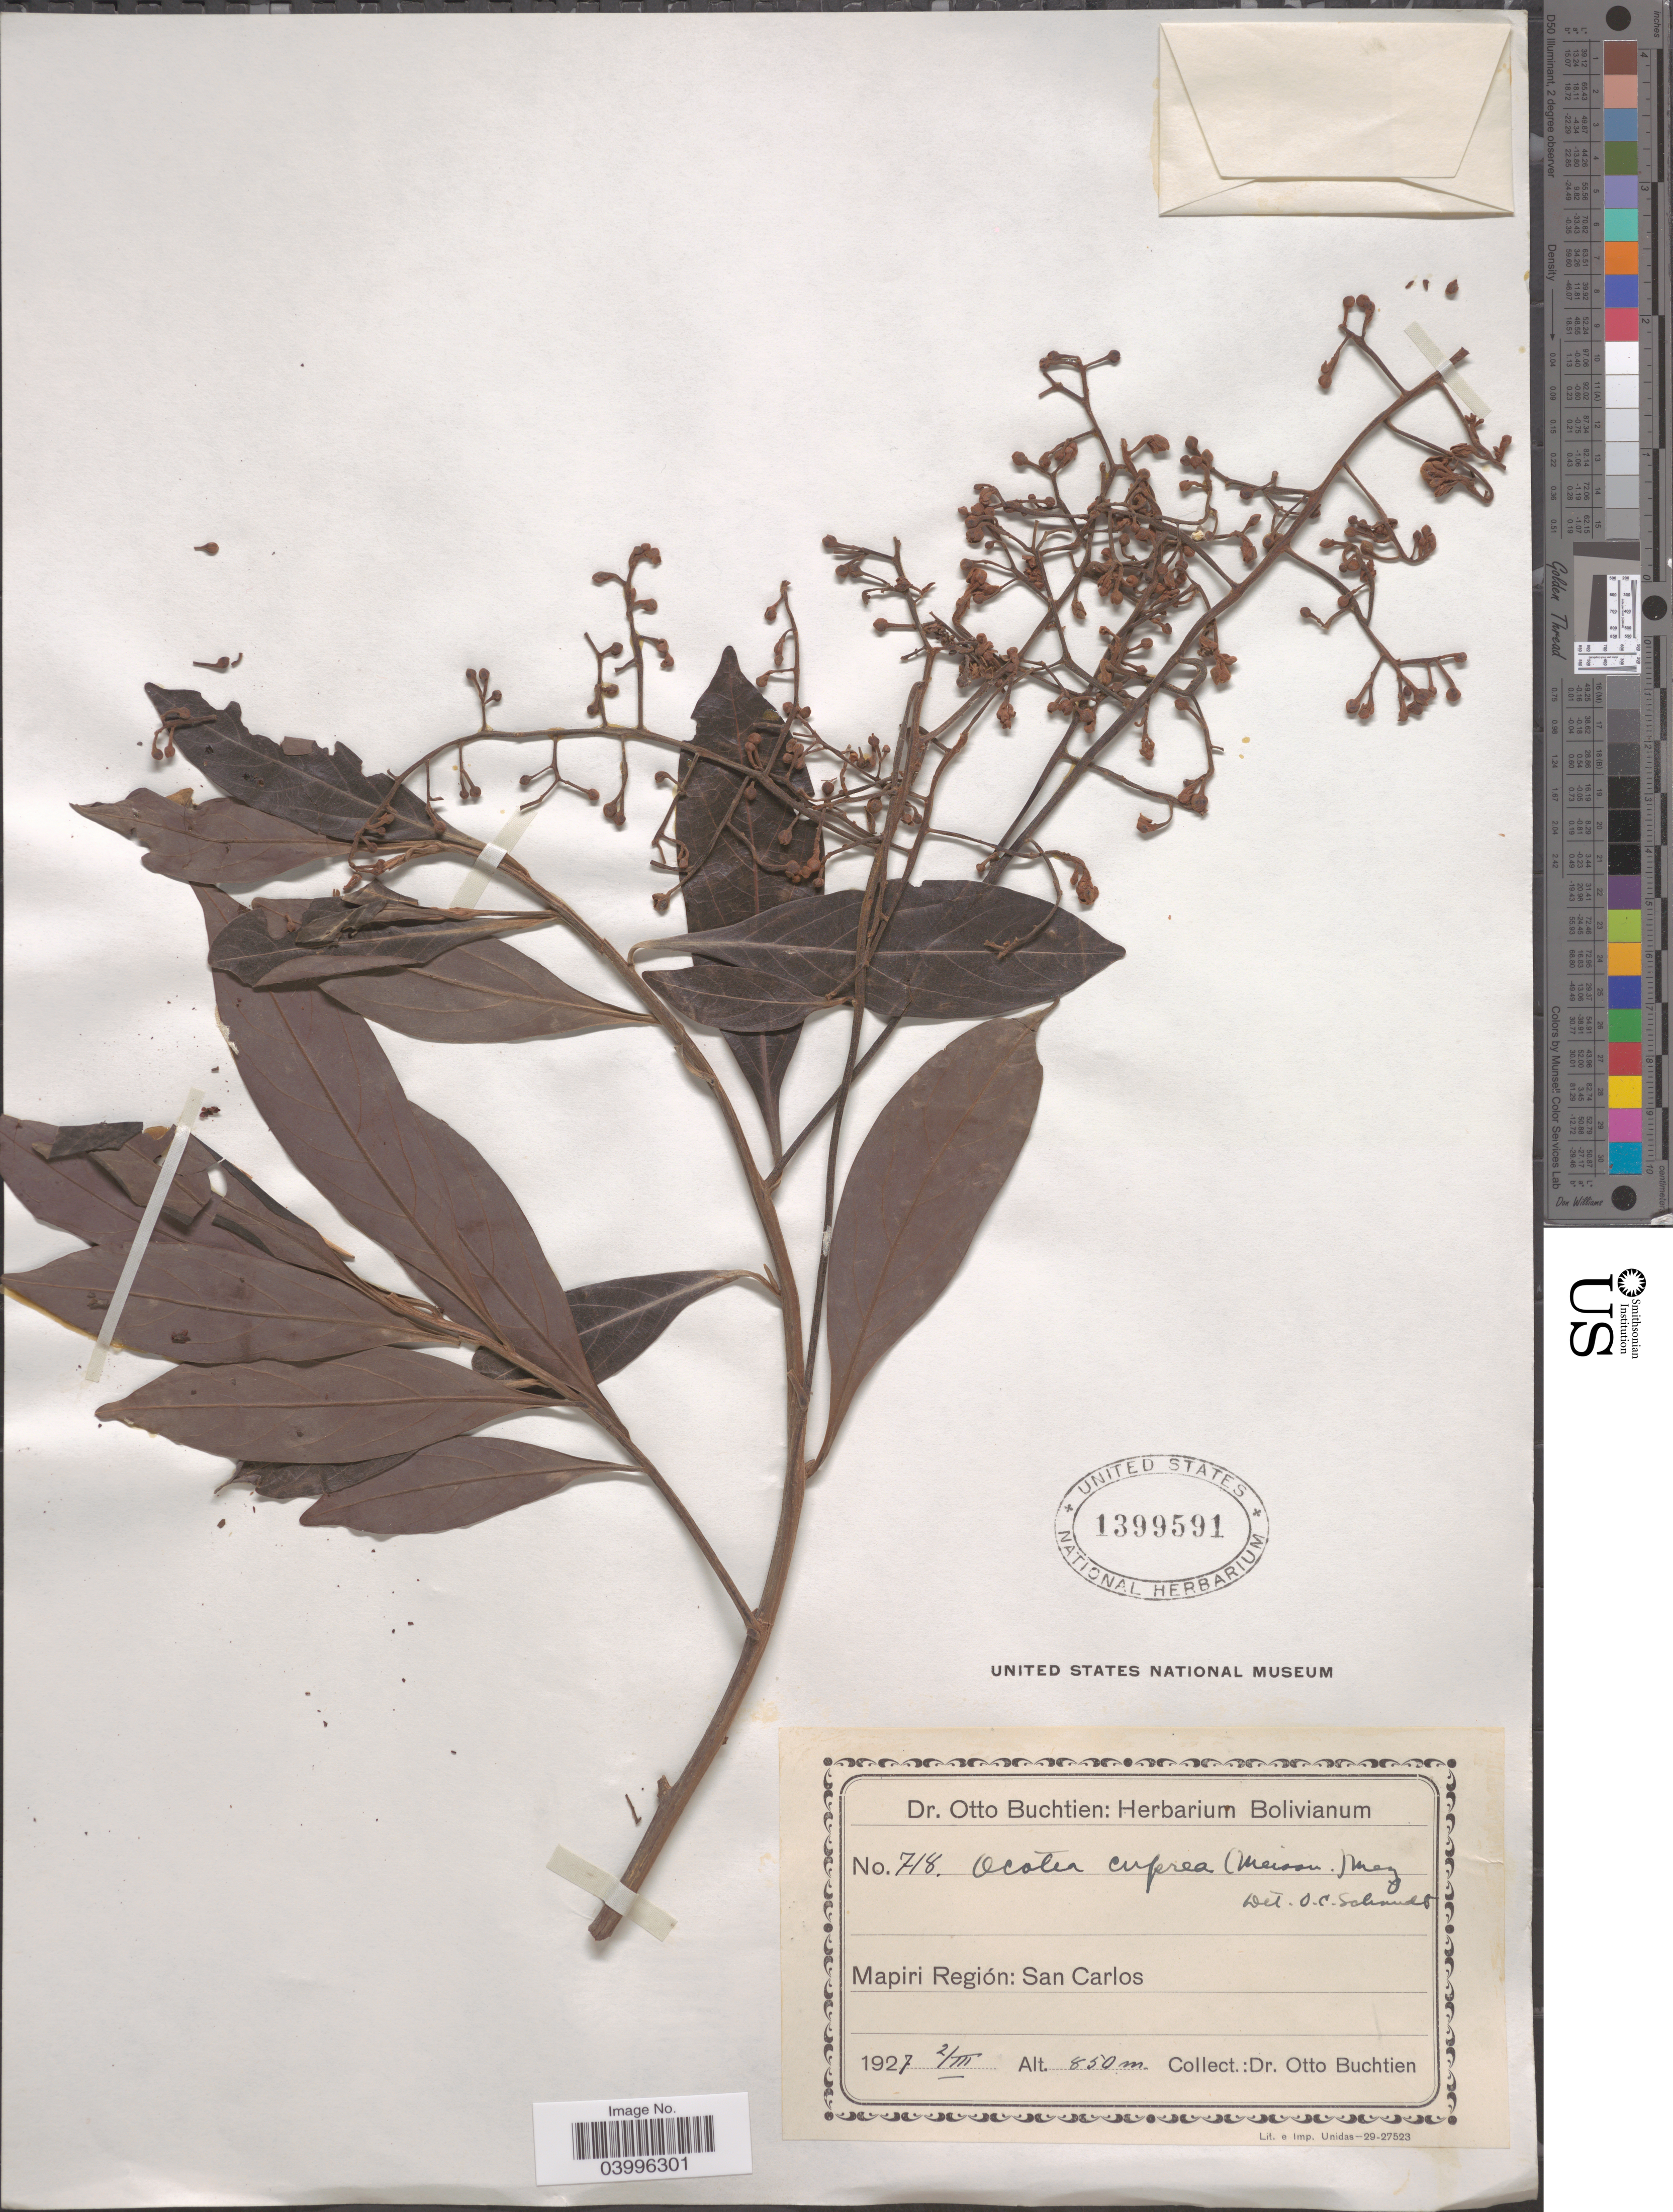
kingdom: Plantae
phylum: Tracheophyta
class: Magnoliopsida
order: Laurales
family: Lauraceae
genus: Ocotea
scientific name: Ocotea cuprea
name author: (Meisn.) Mez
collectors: O. Buchtien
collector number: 718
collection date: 1927-03-02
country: Bolivia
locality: Mapiri Región: San Carlos.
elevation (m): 850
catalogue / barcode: US 1399591